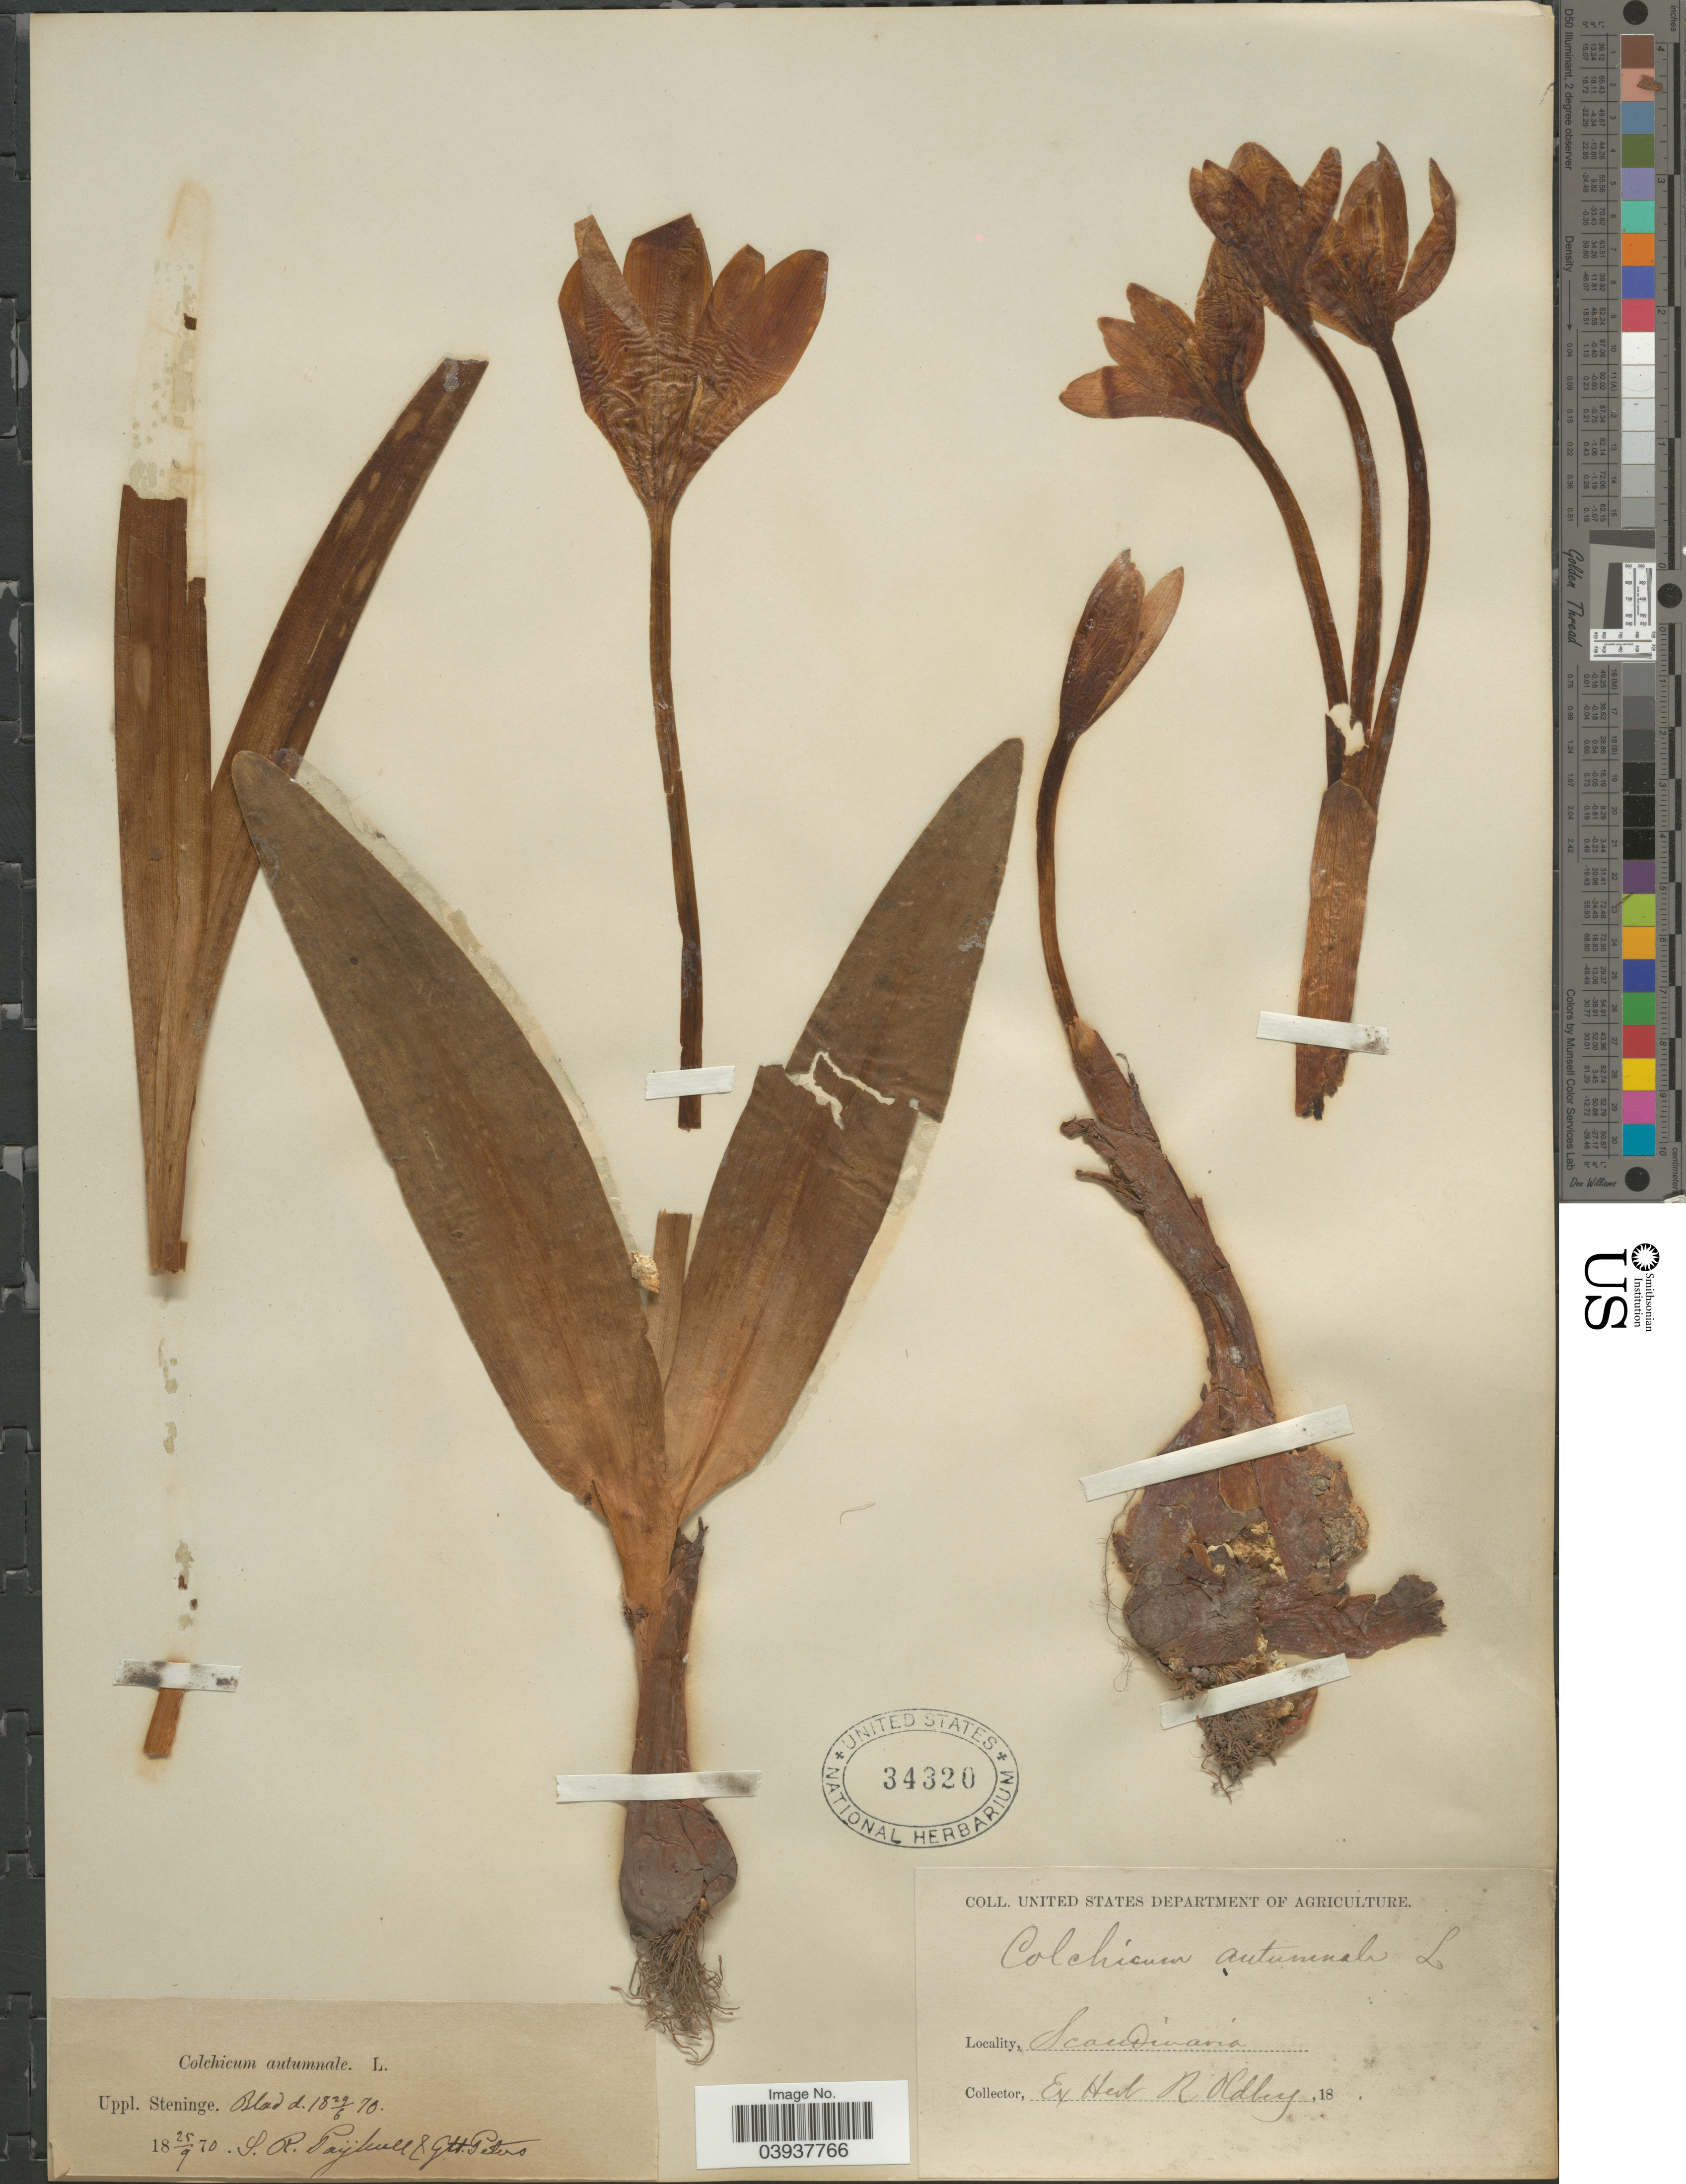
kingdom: Plantae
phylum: Tracheophyta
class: Liliopsida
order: Liliales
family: Colchicaceae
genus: Colchicum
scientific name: Colchicum autumnale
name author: L.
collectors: S. Paykull & G. Peters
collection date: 1870-06-29/1870-09-25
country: Sweden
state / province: Uppsala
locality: Uppl. Steninge, Blad d. Scandinavia.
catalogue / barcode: US 34320